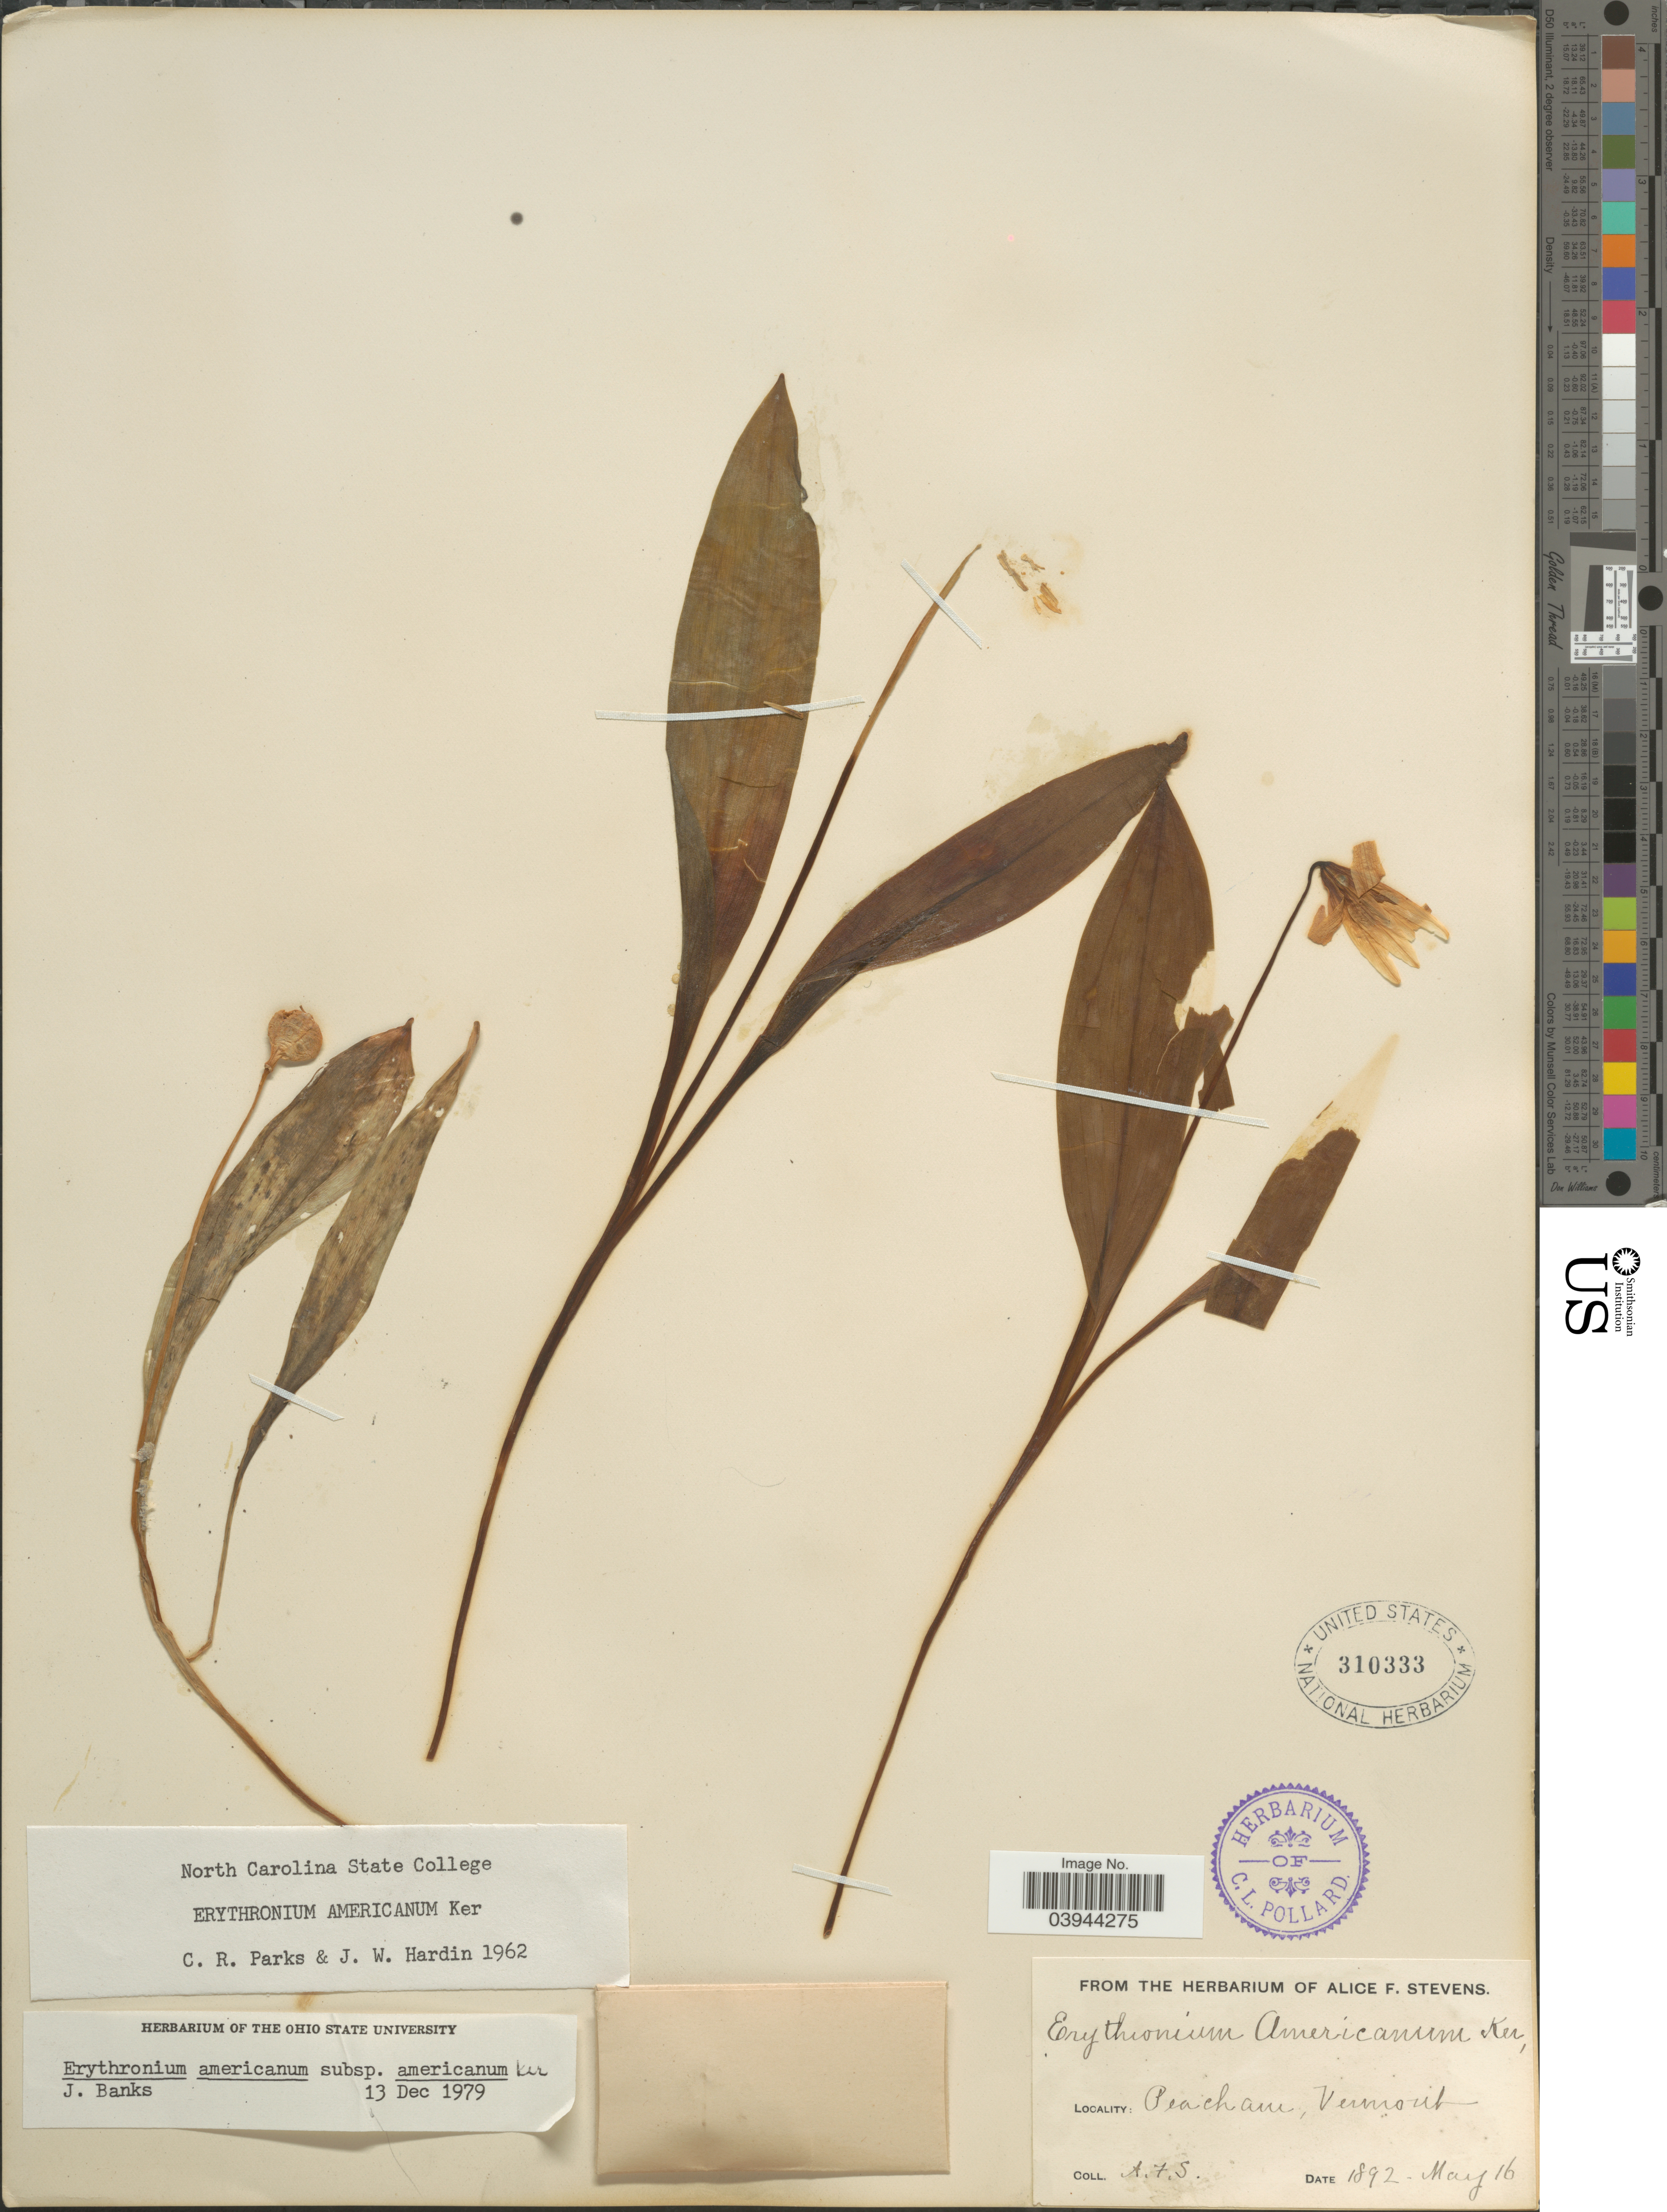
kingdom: Plantae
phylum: Tracheophyta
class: Liliopsida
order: Liliales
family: Liliaceae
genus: Erythronium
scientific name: Erythronium americanum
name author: Ker Gawl.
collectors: A. Stevens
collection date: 1892-05-16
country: United States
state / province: Vermont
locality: Peacham.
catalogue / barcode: US 310333